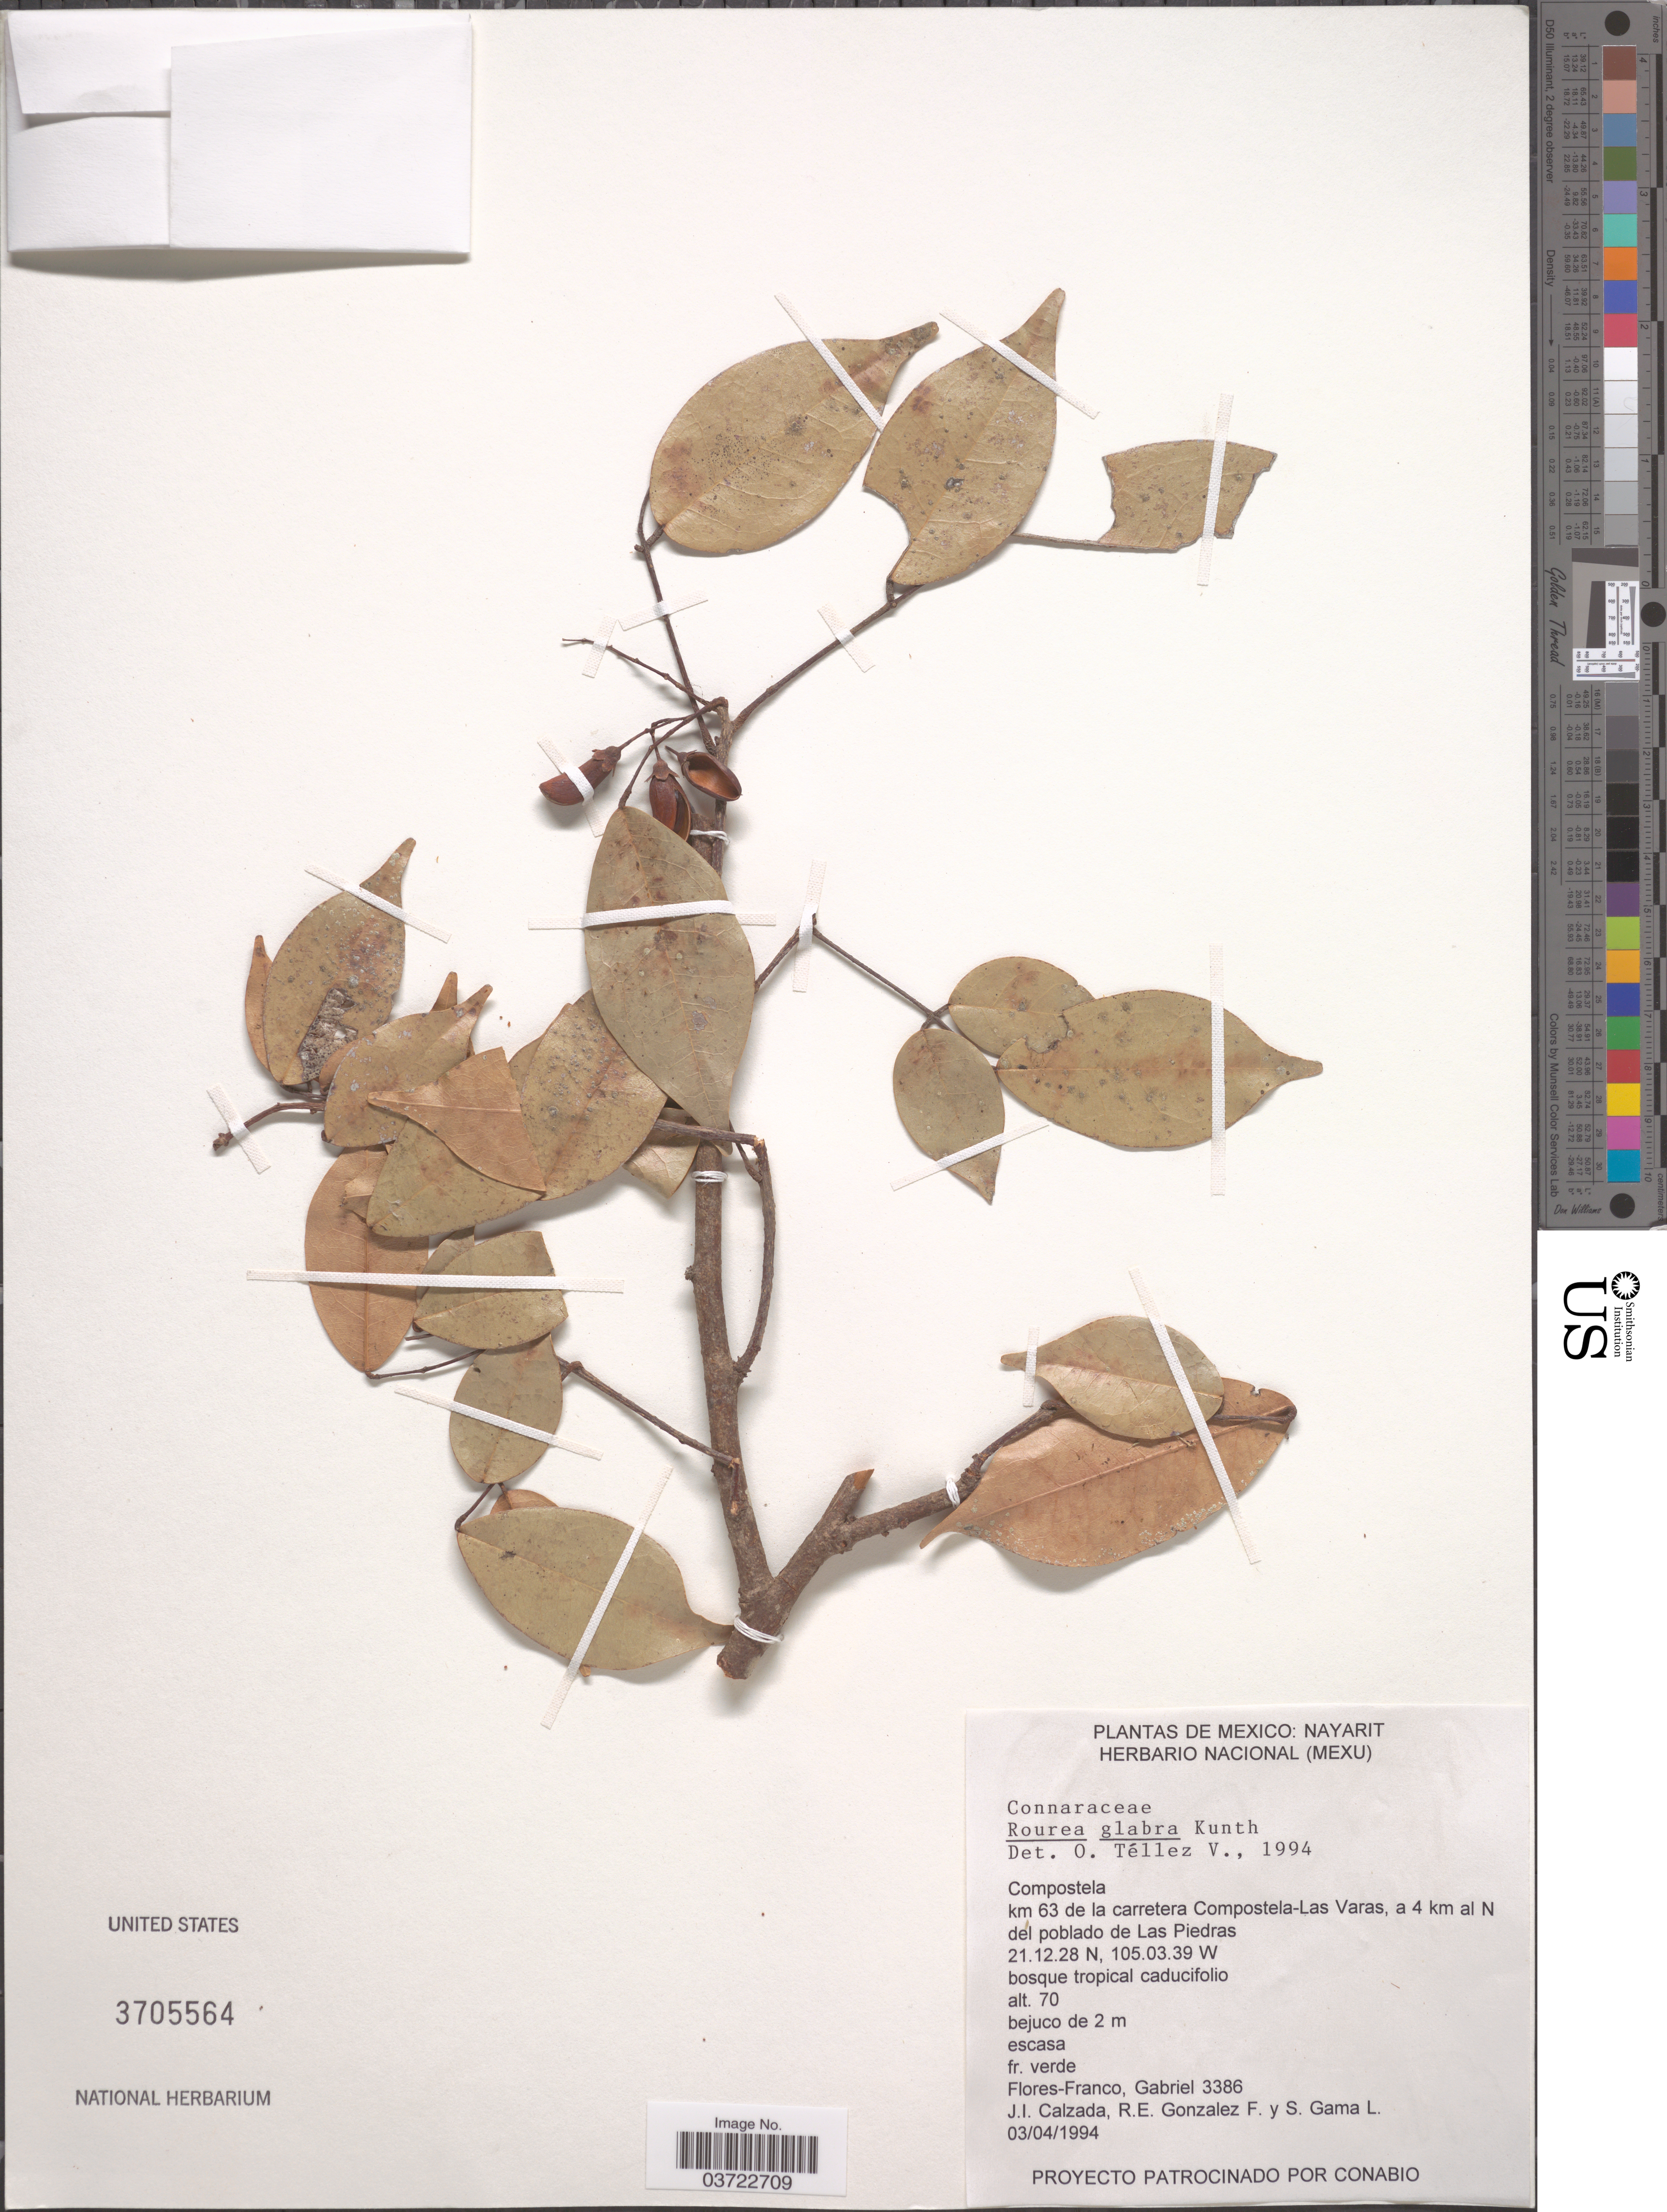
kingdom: Plantae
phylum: Tracheophyta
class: Magnoliopsida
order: Oxalidales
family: Connaraceae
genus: Rourea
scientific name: Rourea glabra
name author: Kunth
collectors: G. Flores F., J. I. Calzada, R. E. Gonzalez F. & S. Gama López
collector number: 3386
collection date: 1994-04-03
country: Mexico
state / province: Nayarit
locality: Compostela km 63 de la carretera Compostela - Las Varas, a 4 km al N del poblado de Las Piedras.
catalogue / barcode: US 3705564